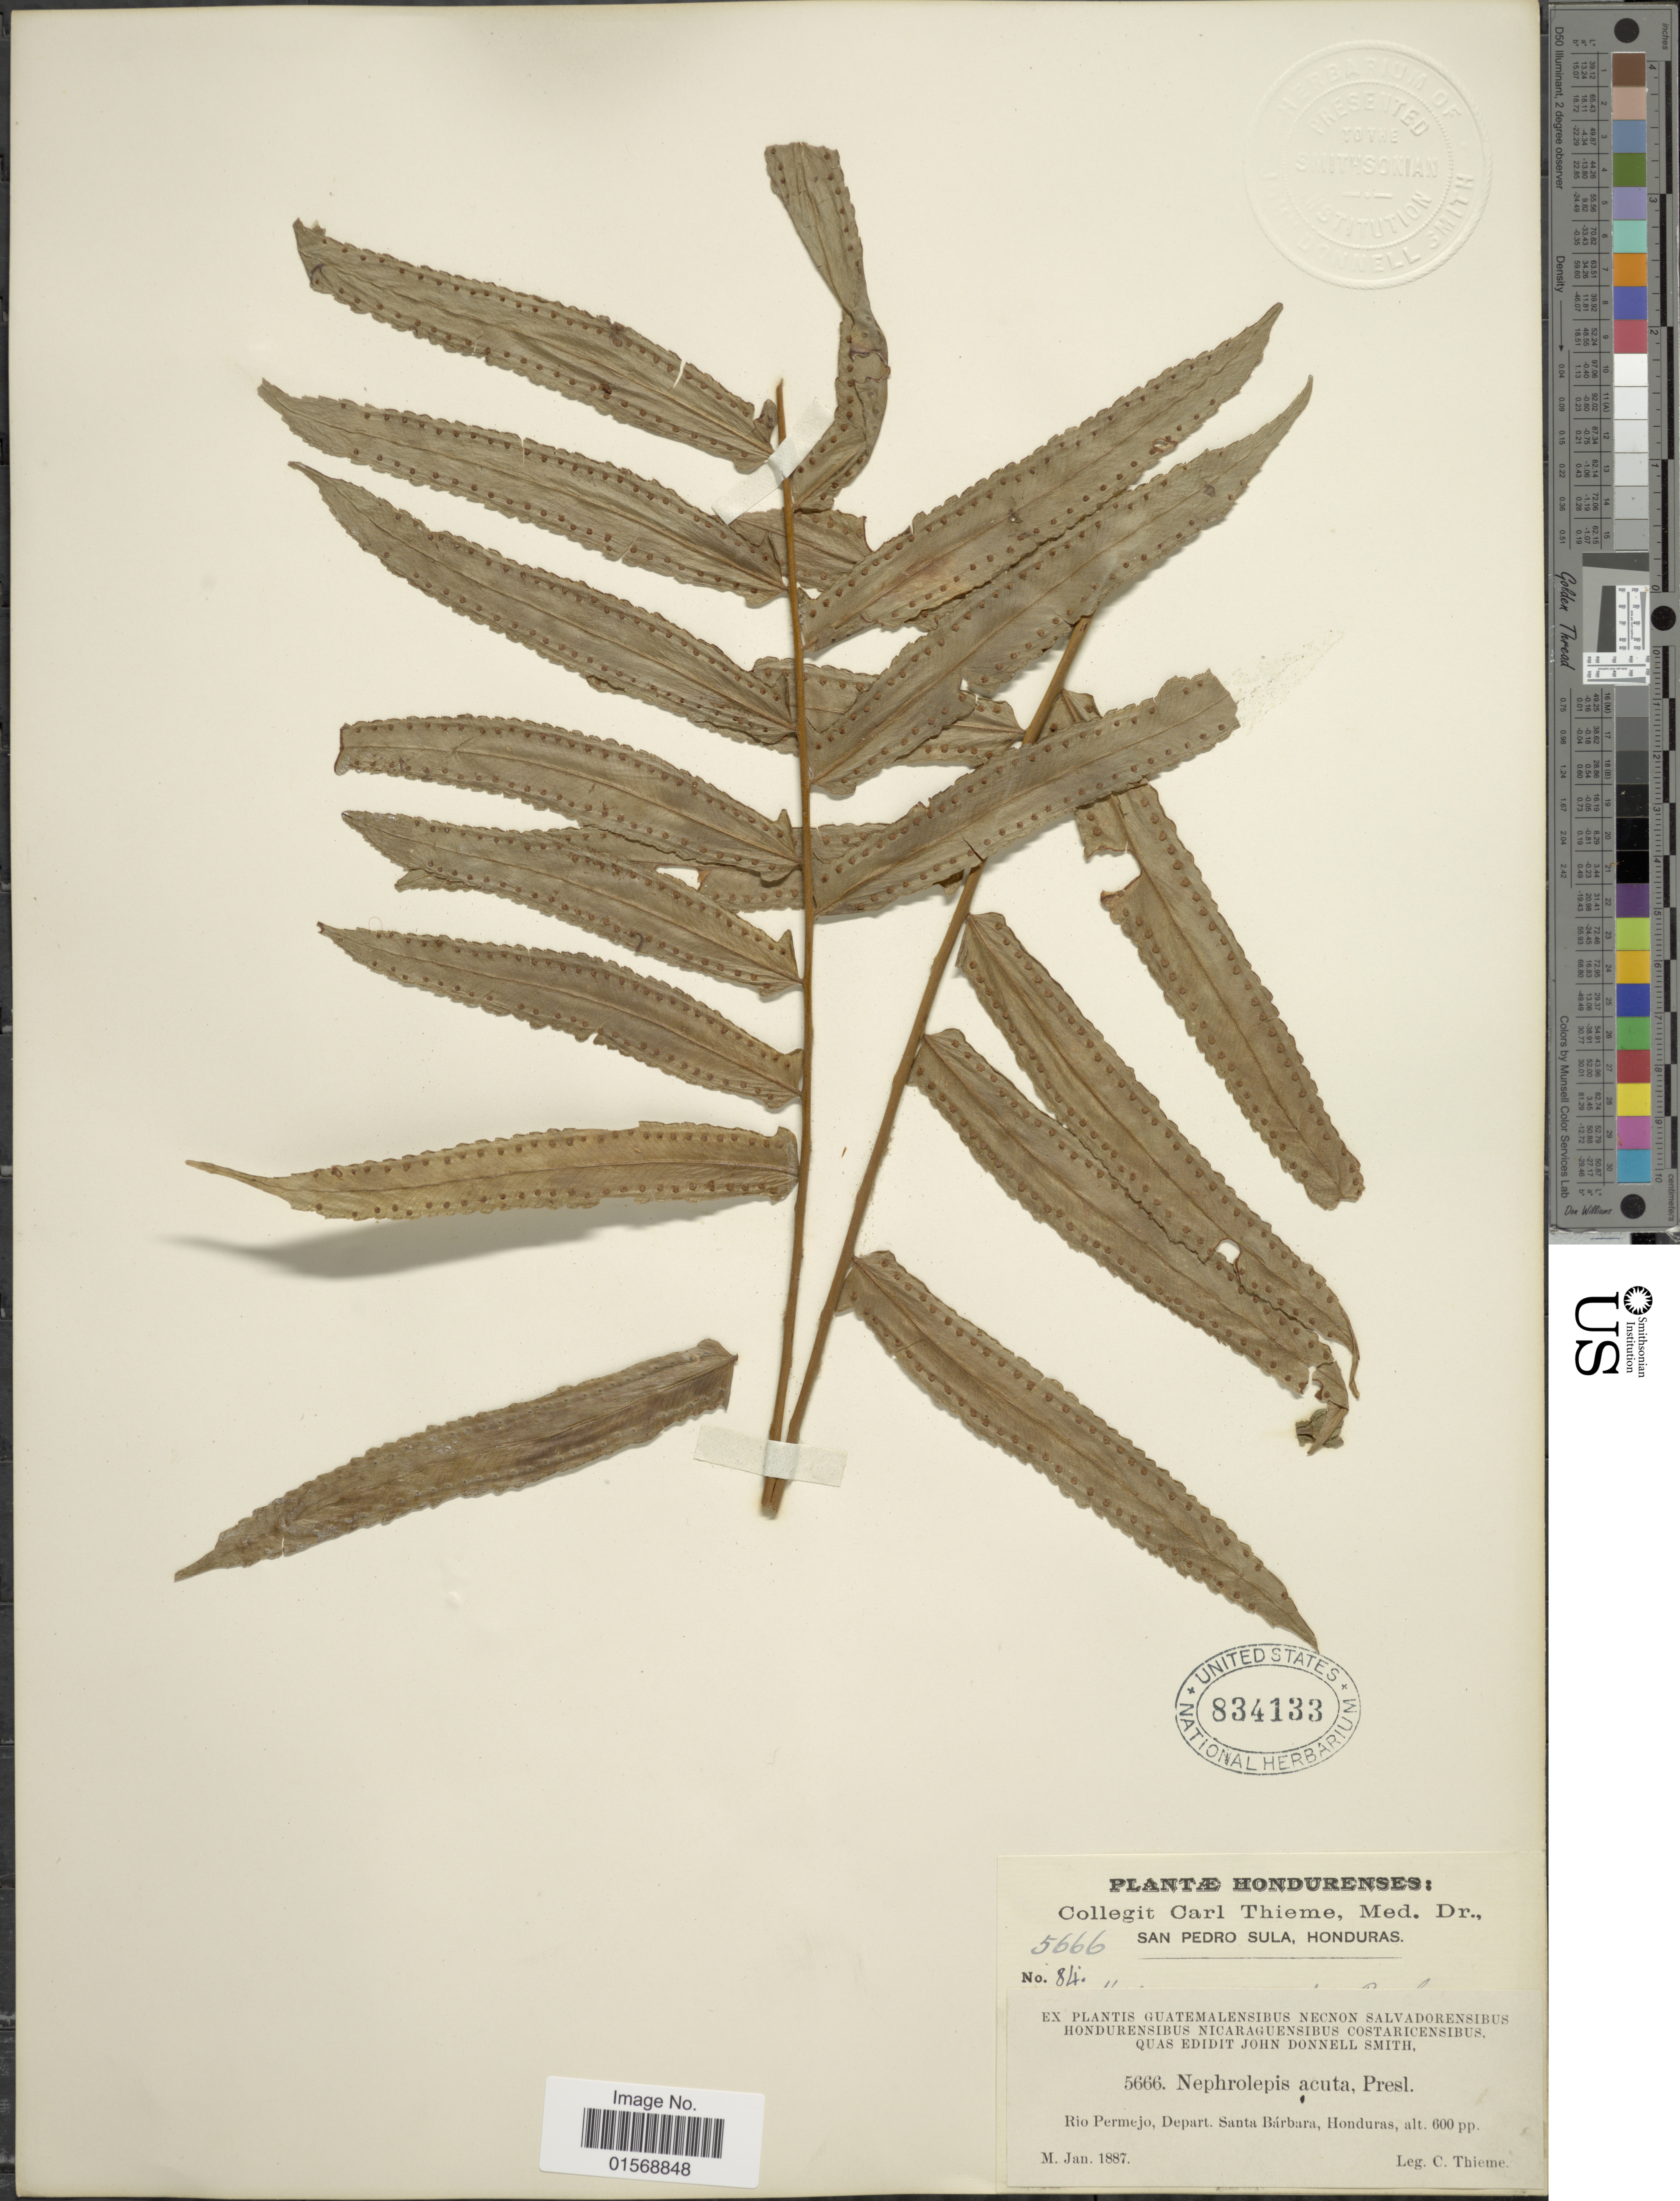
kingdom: Plantae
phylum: Tracheophyta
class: Polypodiopsida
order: Polypodiales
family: Nephrolepidaceae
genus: Nephrolepis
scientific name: Nephrolepis biserrata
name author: (Sw.) Schott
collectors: C. Thieme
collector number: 84/5666?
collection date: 1887-01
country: Honduras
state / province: Santa Bárbara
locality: Hondurenses, Rio Permejo, Depart. Santa. Barbara, Honduras. San Pedro Sula.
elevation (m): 183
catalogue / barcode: US 834133